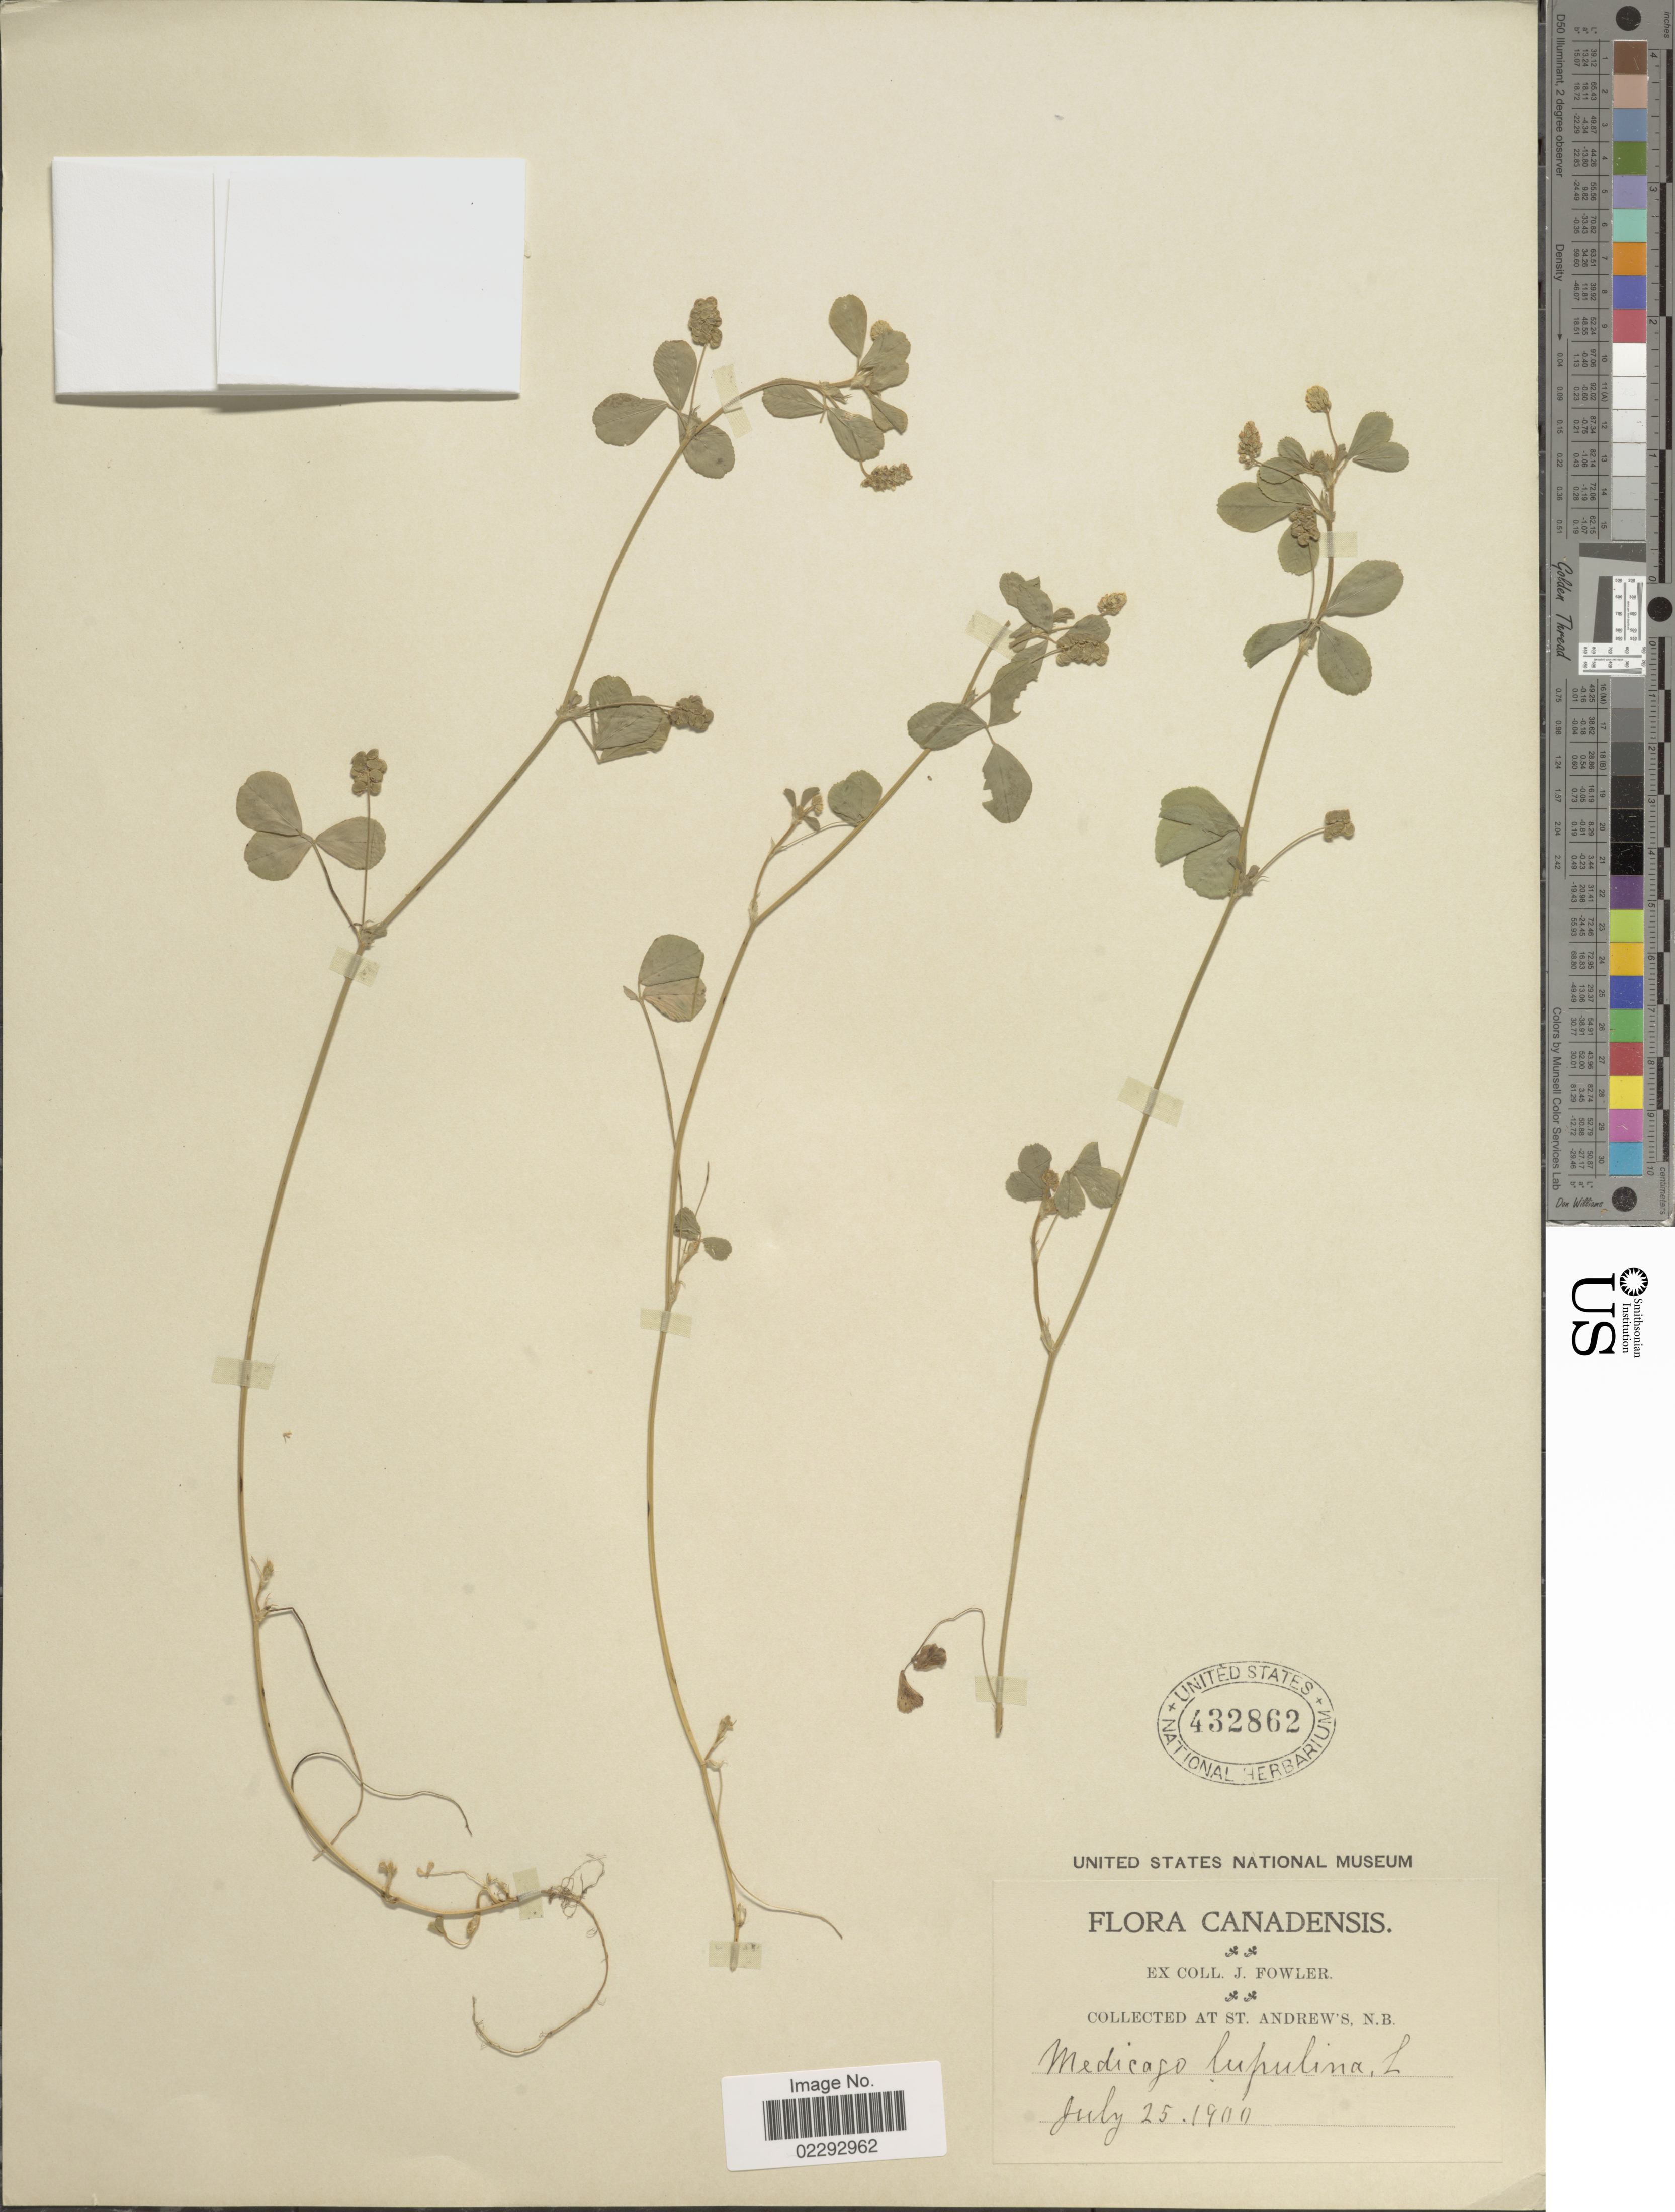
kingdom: Plantae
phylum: Tracheophyta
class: Magnoliopsida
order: Fabales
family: Fabaceae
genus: Medicago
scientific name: Medicago lupulina var. lupulina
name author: L.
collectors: J. P. Fowler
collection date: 1900-07-25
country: Canada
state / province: New Brunswick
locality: St. Andrew's, N.B.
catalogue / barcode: US 432862